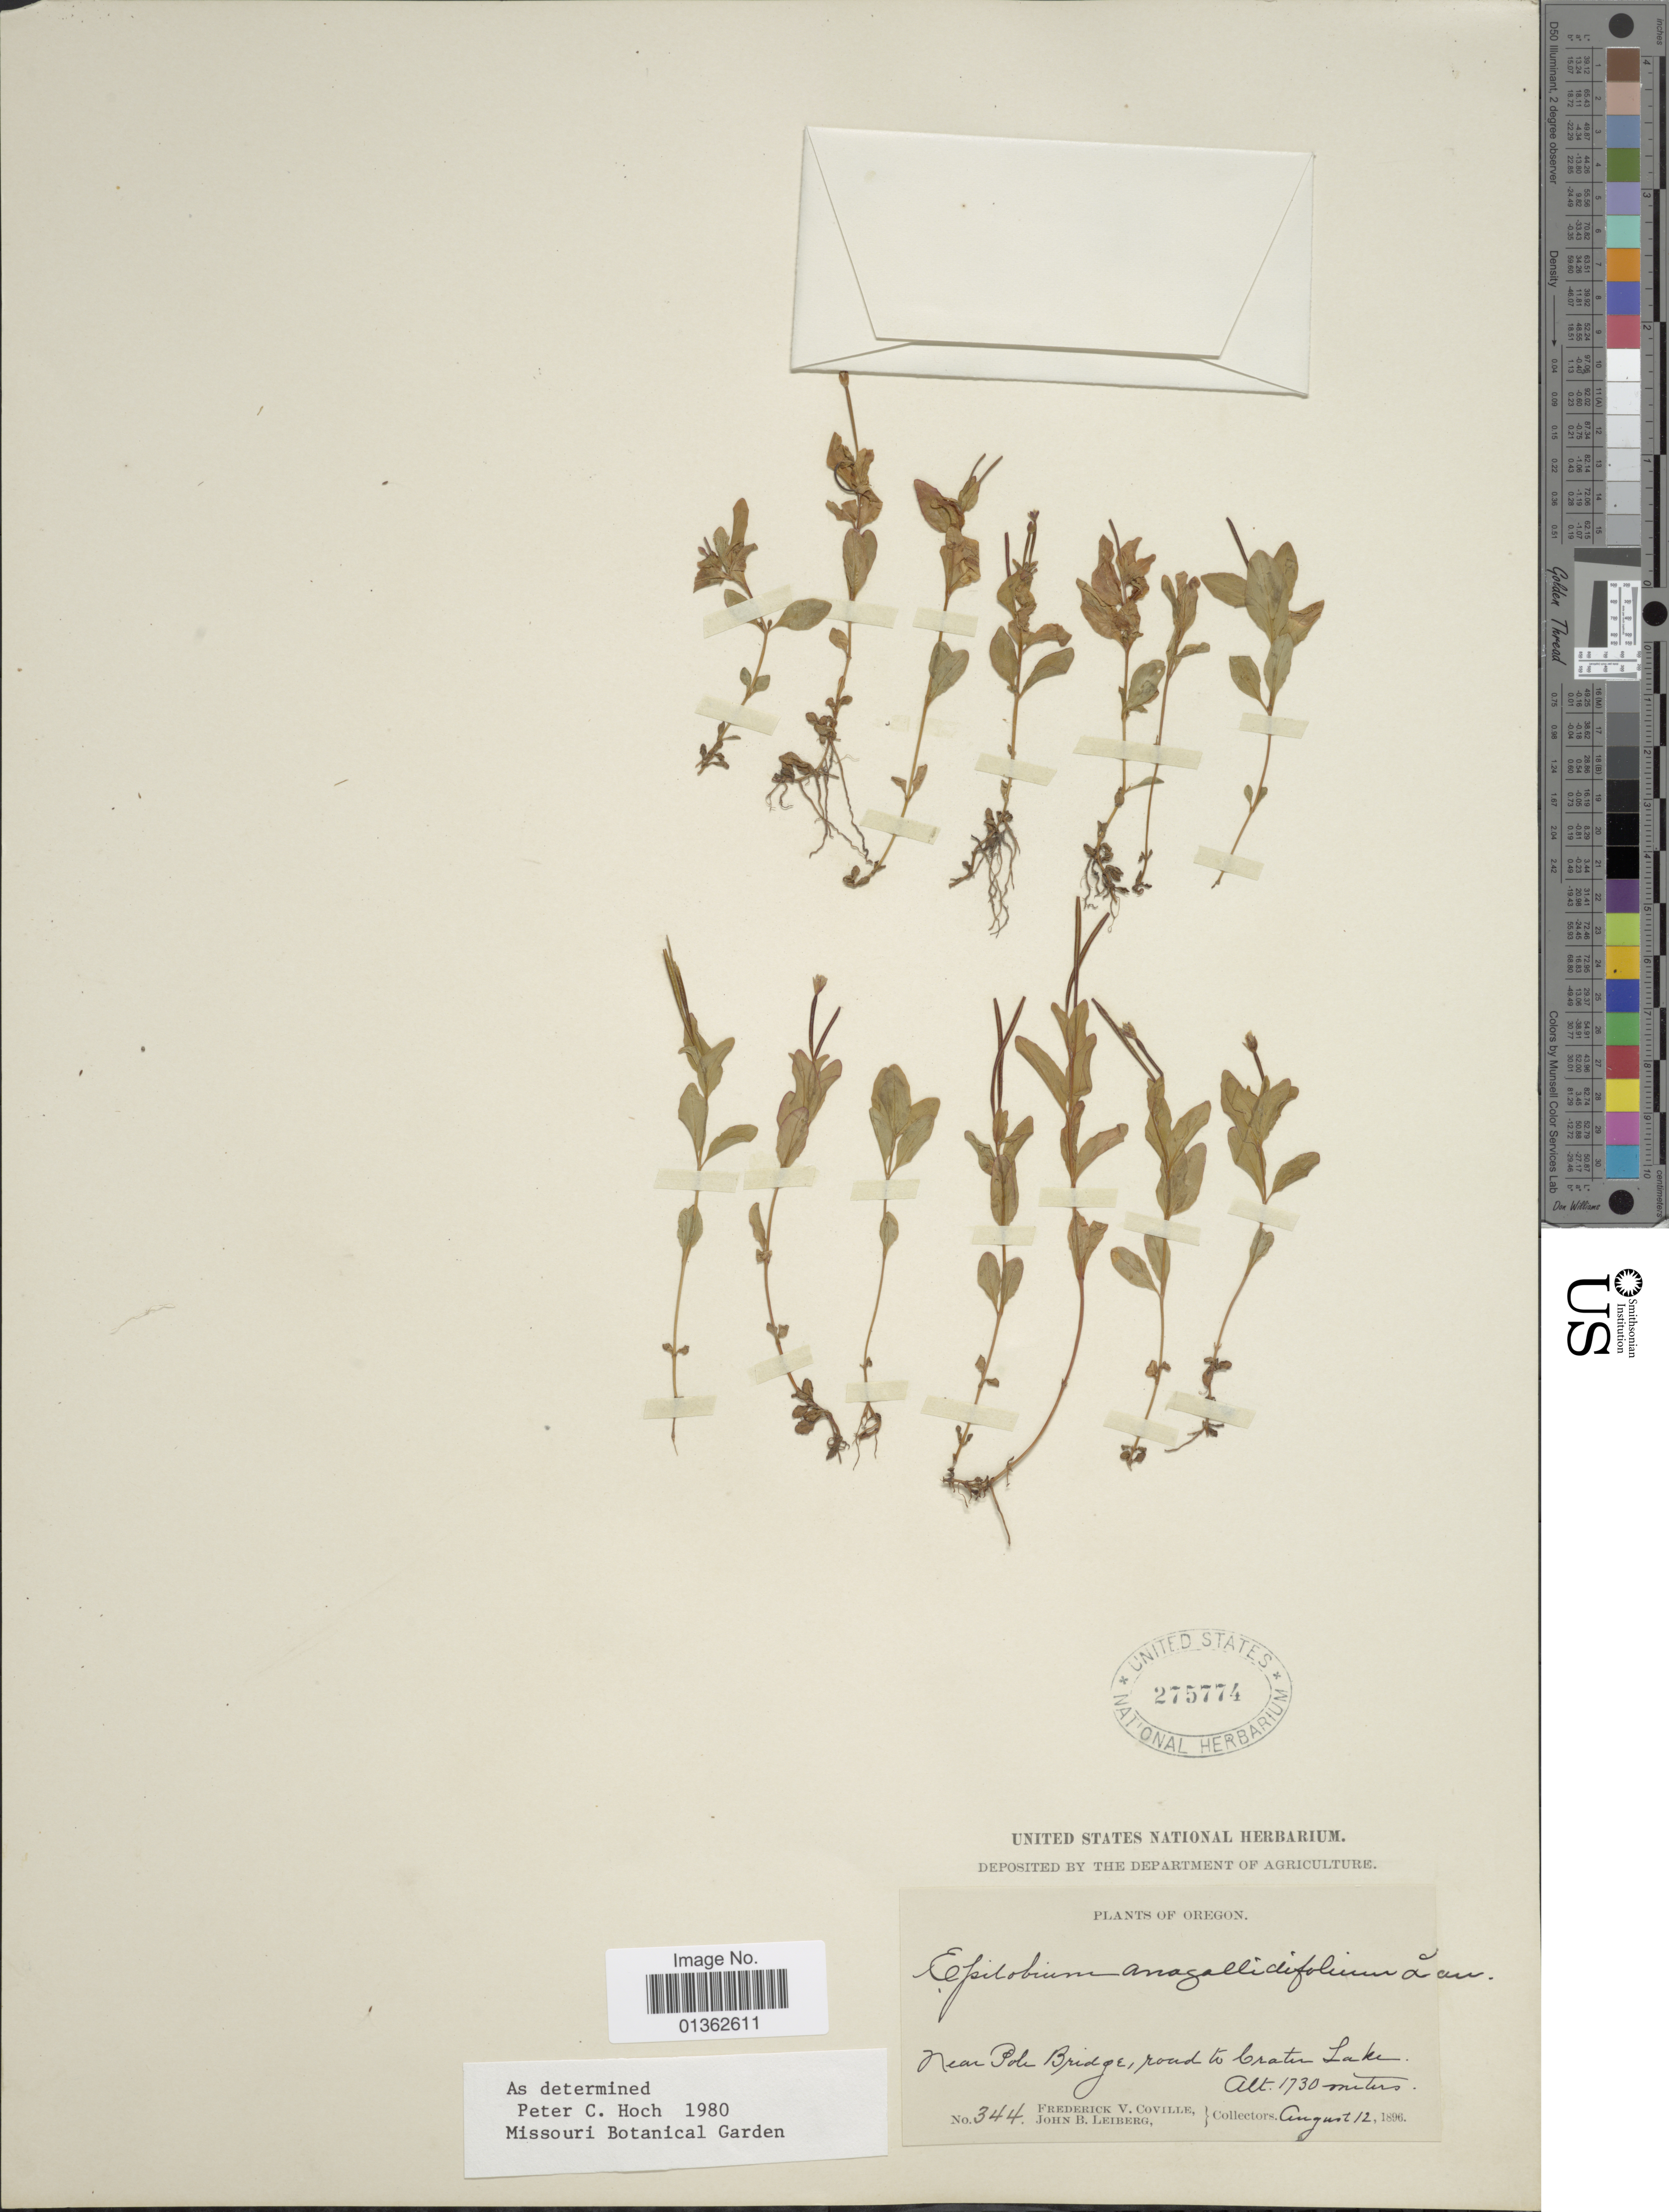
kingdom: Plantae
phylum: Tracheophyta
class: Magnoliopsida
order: Myrtales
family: Onagraceae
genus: Epilobium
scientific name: Epilobium anagallidifolium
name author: Lam.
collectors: F. V. Coville & J. B. Leiberg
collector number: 344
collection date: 1896-08-12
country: United States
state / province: Oregon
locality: Near Pole Bridge, road to Crater Lake.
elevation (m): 1730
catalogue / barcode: US 275774